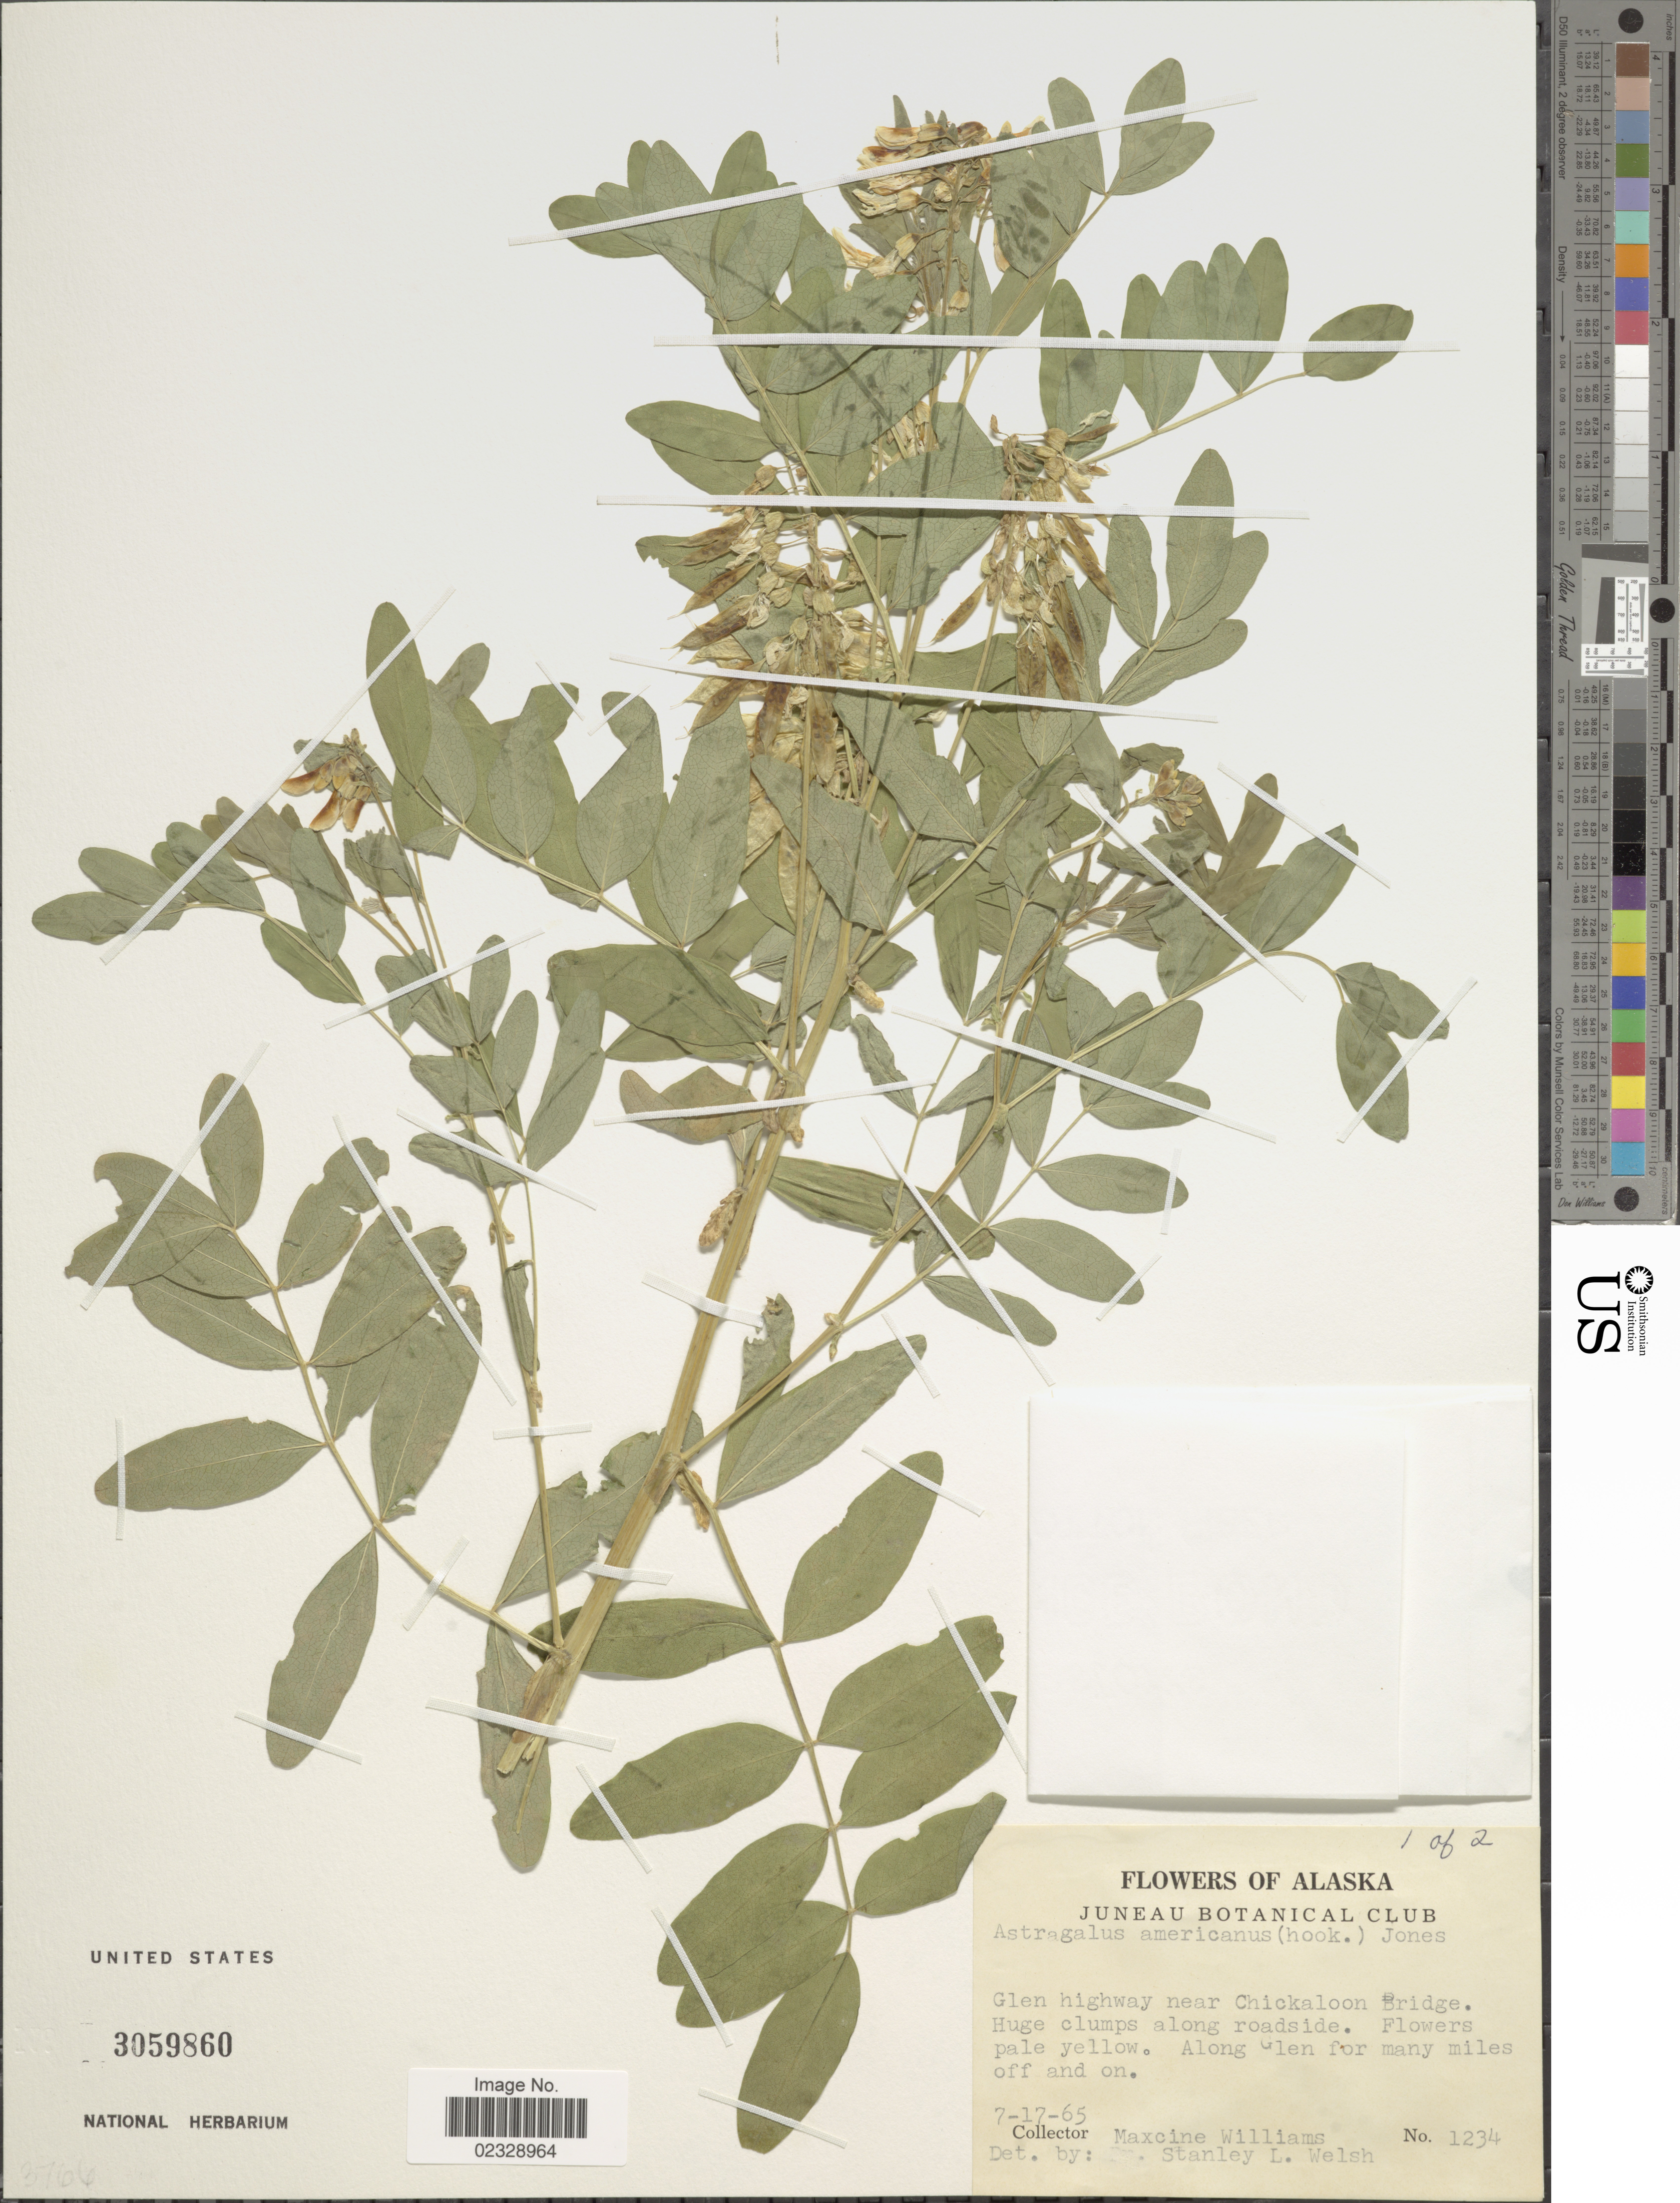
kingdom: Plantae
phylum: Tracheophyta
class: Magnoliopsida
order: Fabales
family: Fabaceae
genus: Astragalus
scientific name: Astragalus americanus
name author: (Hook.) M.E. Jones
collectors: Mr. Williams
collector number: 1234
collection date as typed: Transcribed d/m/y: 17/7/65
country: United States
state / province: Alaska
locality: Geln highway near Chickaloon Bridge Huge clumps along roadside. Along Glen for many miles off and on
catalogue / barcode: US 3059860